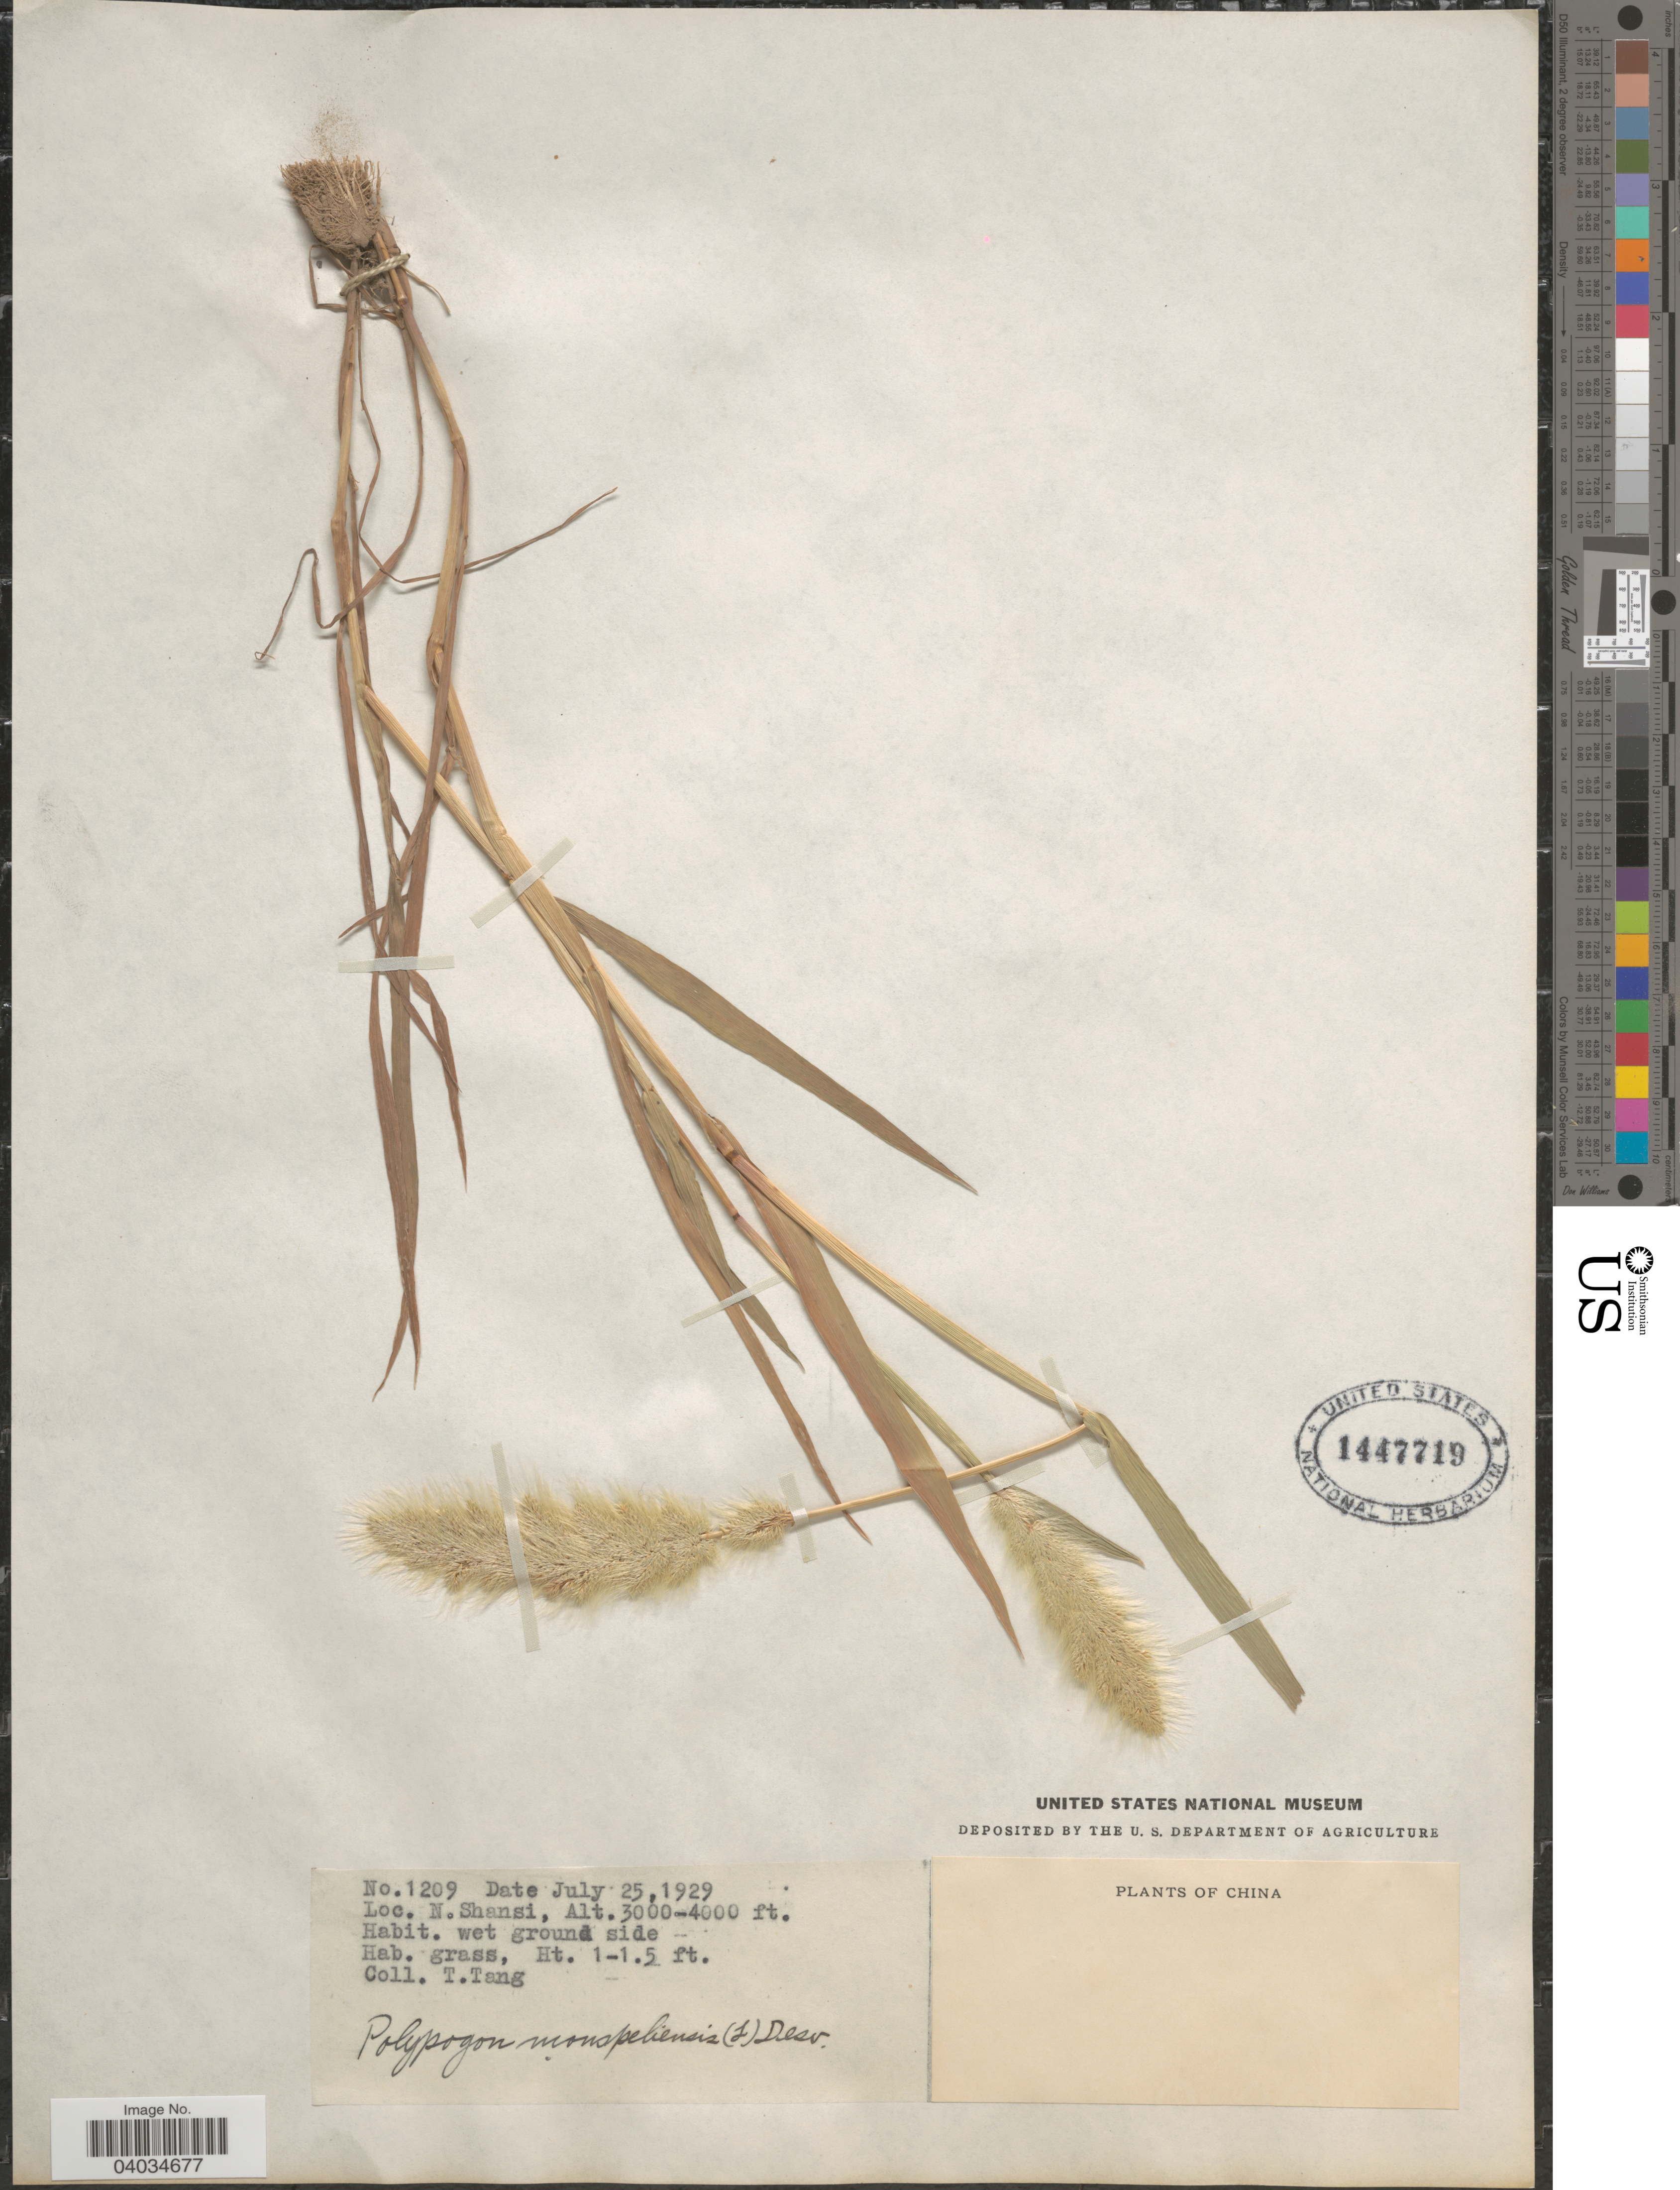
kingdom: Plantae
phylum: Tracheophyta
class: Liliopsida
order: Poales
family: Poaceae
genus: Polypogon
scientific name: Polypogon monspeliensis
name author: (L.) Desf.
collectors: T. Tang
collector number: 1209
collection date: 1929-07-25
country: China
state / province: Shanxi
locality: N. Shansi.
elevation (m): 914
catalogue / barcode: US 1447719